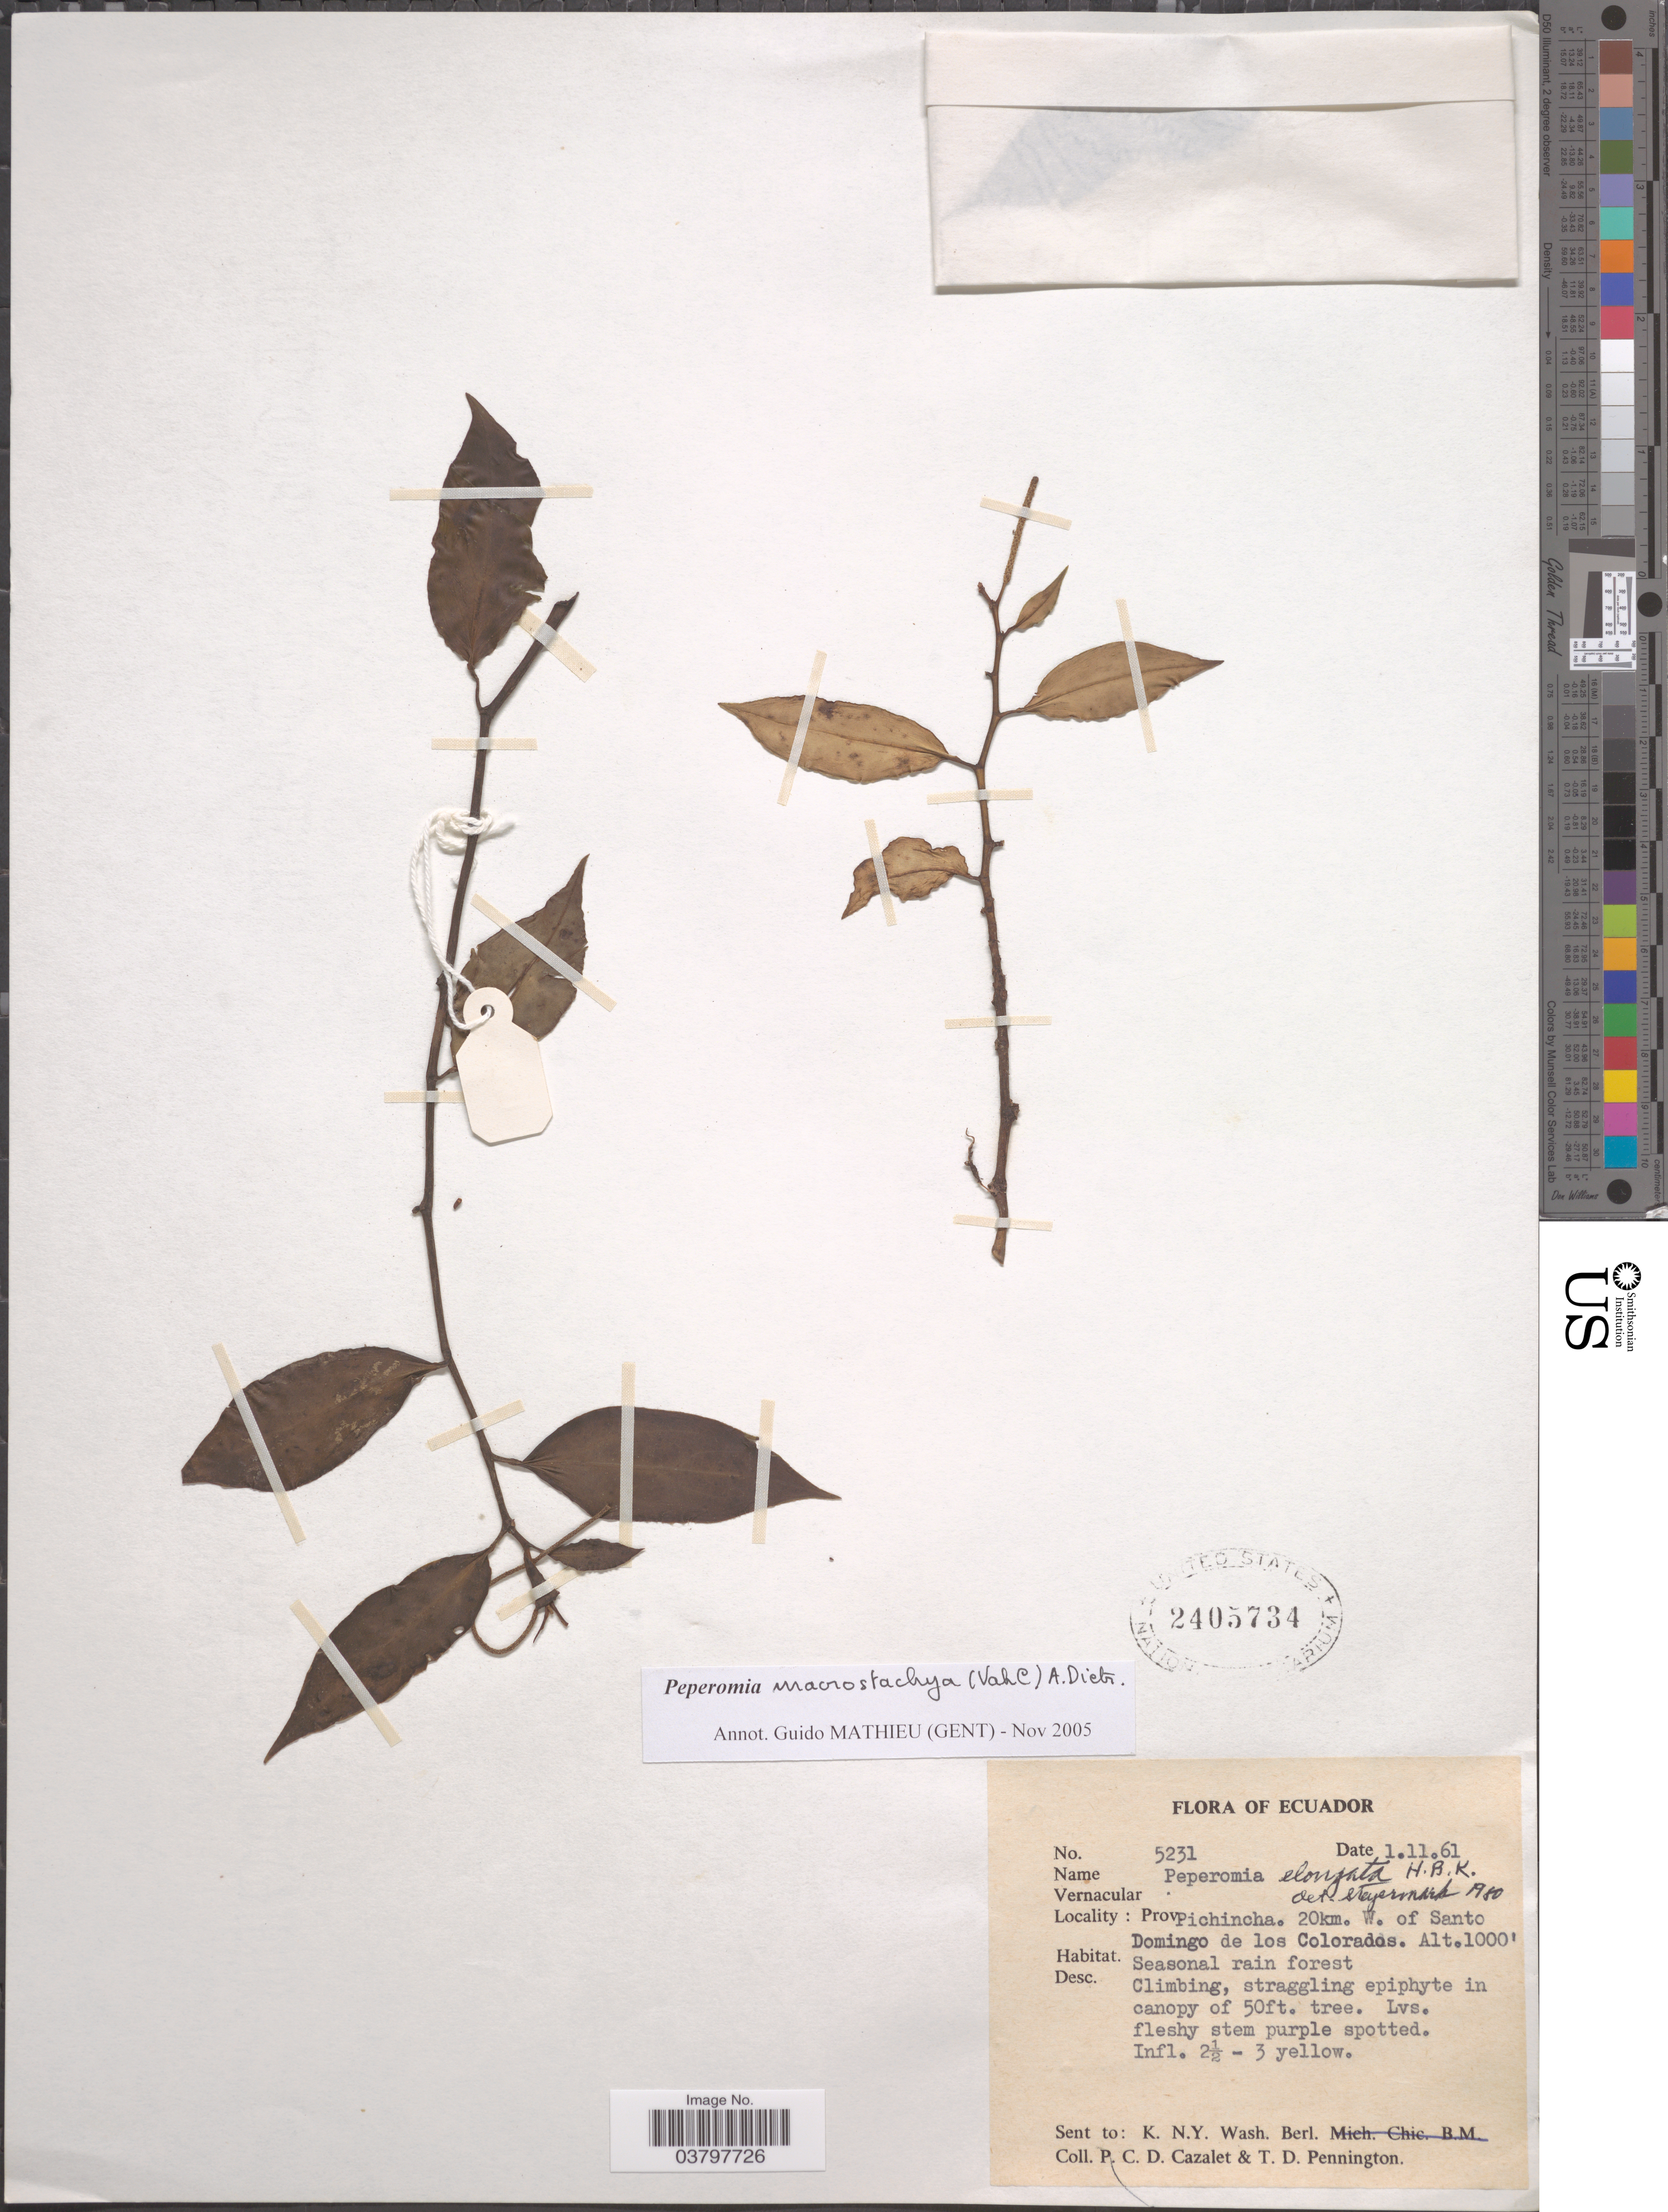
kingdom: Plantae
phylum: Tracheophyta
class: Magnoliopsida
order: Piperales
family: Piperaceae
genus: Peperomia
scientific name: Peperomia macrostachya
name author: (Vahl) A. Dietr.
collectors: P. C. D. Cazalet & T. D. Pennington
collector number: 5231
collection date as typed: Transcribed d/m/y: 1/11/61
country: Ecuador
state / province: Pichincha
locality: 20km. W. of Santo Domingo de los Colorados.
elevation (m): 305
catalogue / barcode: US 2405734